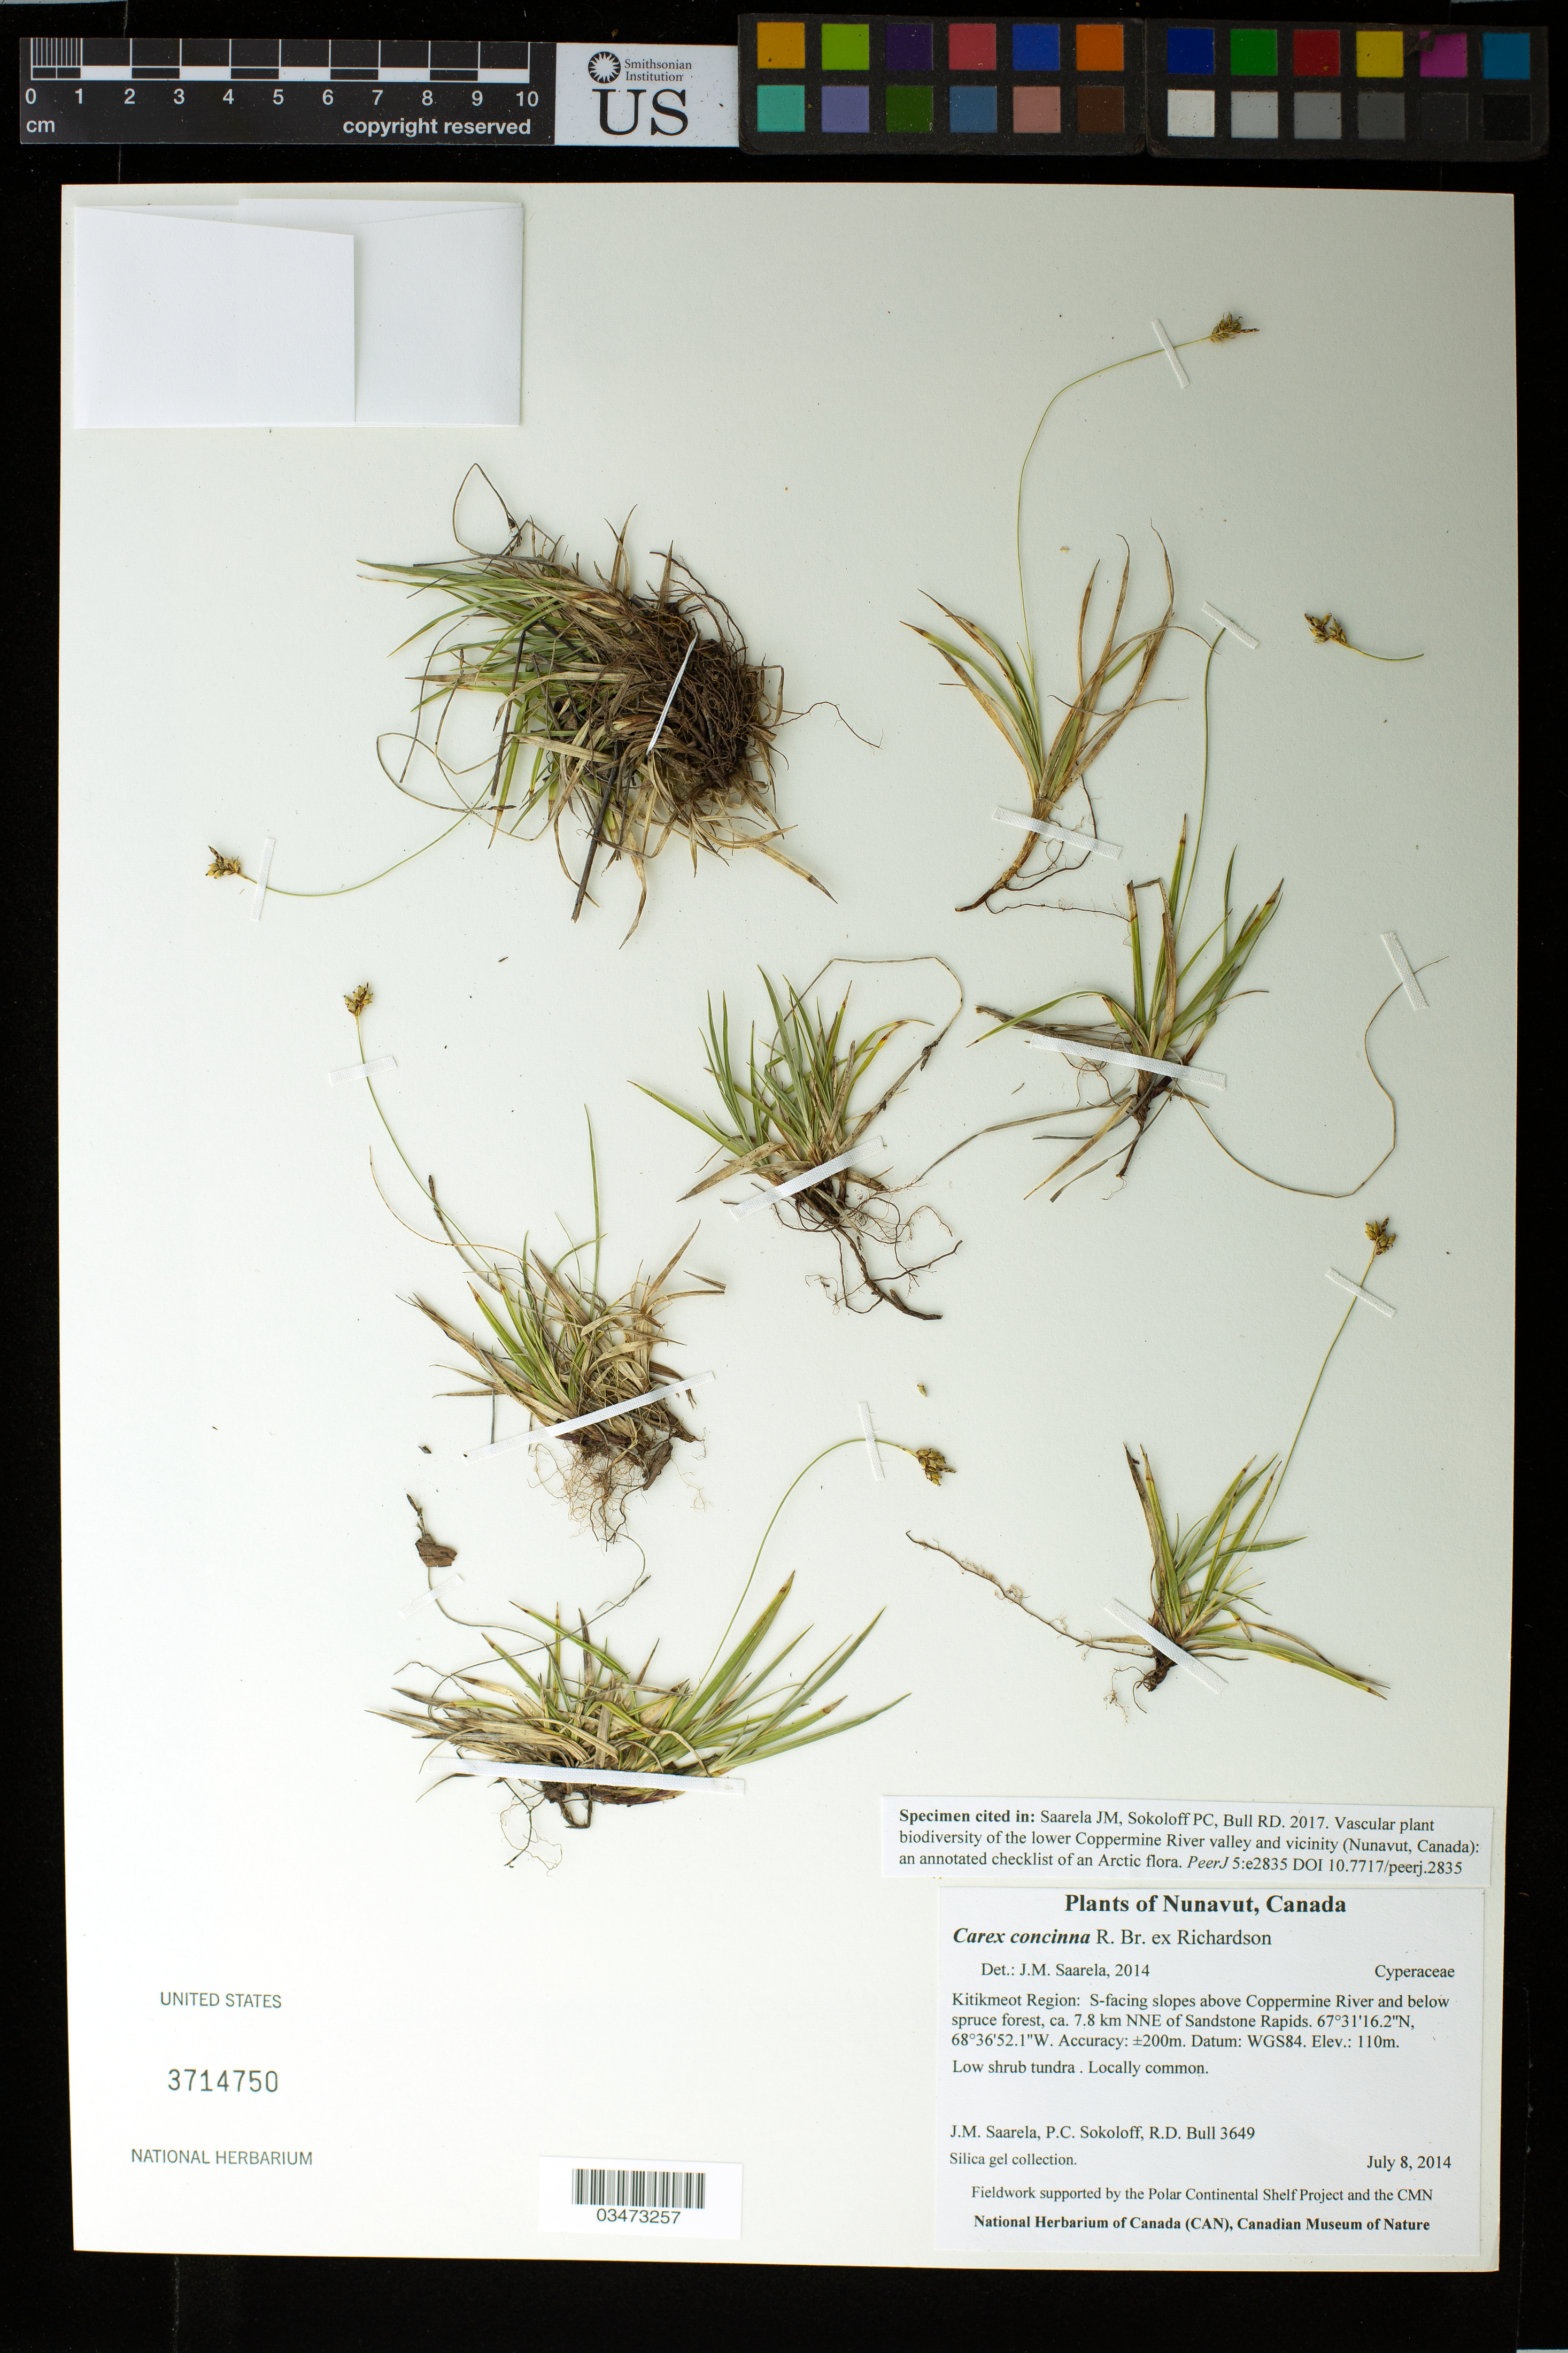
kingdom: Plantae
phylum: Tracheophyta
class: Liliopsida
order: Poales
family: Cyperaceae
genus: Carex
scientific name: Carex concinna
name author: R. Br.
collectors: J. Saarela, P. Sokoloff & R. Bull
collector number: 3469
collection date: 2014-07-08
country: Canada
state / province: Nunavut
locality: Kitikmeot Region: S-facing slopes above Coppermine River and below spruce forest, ca. 7.8 km NNE of Sandstone Rapids.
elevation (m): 110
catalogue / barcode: US 3714750